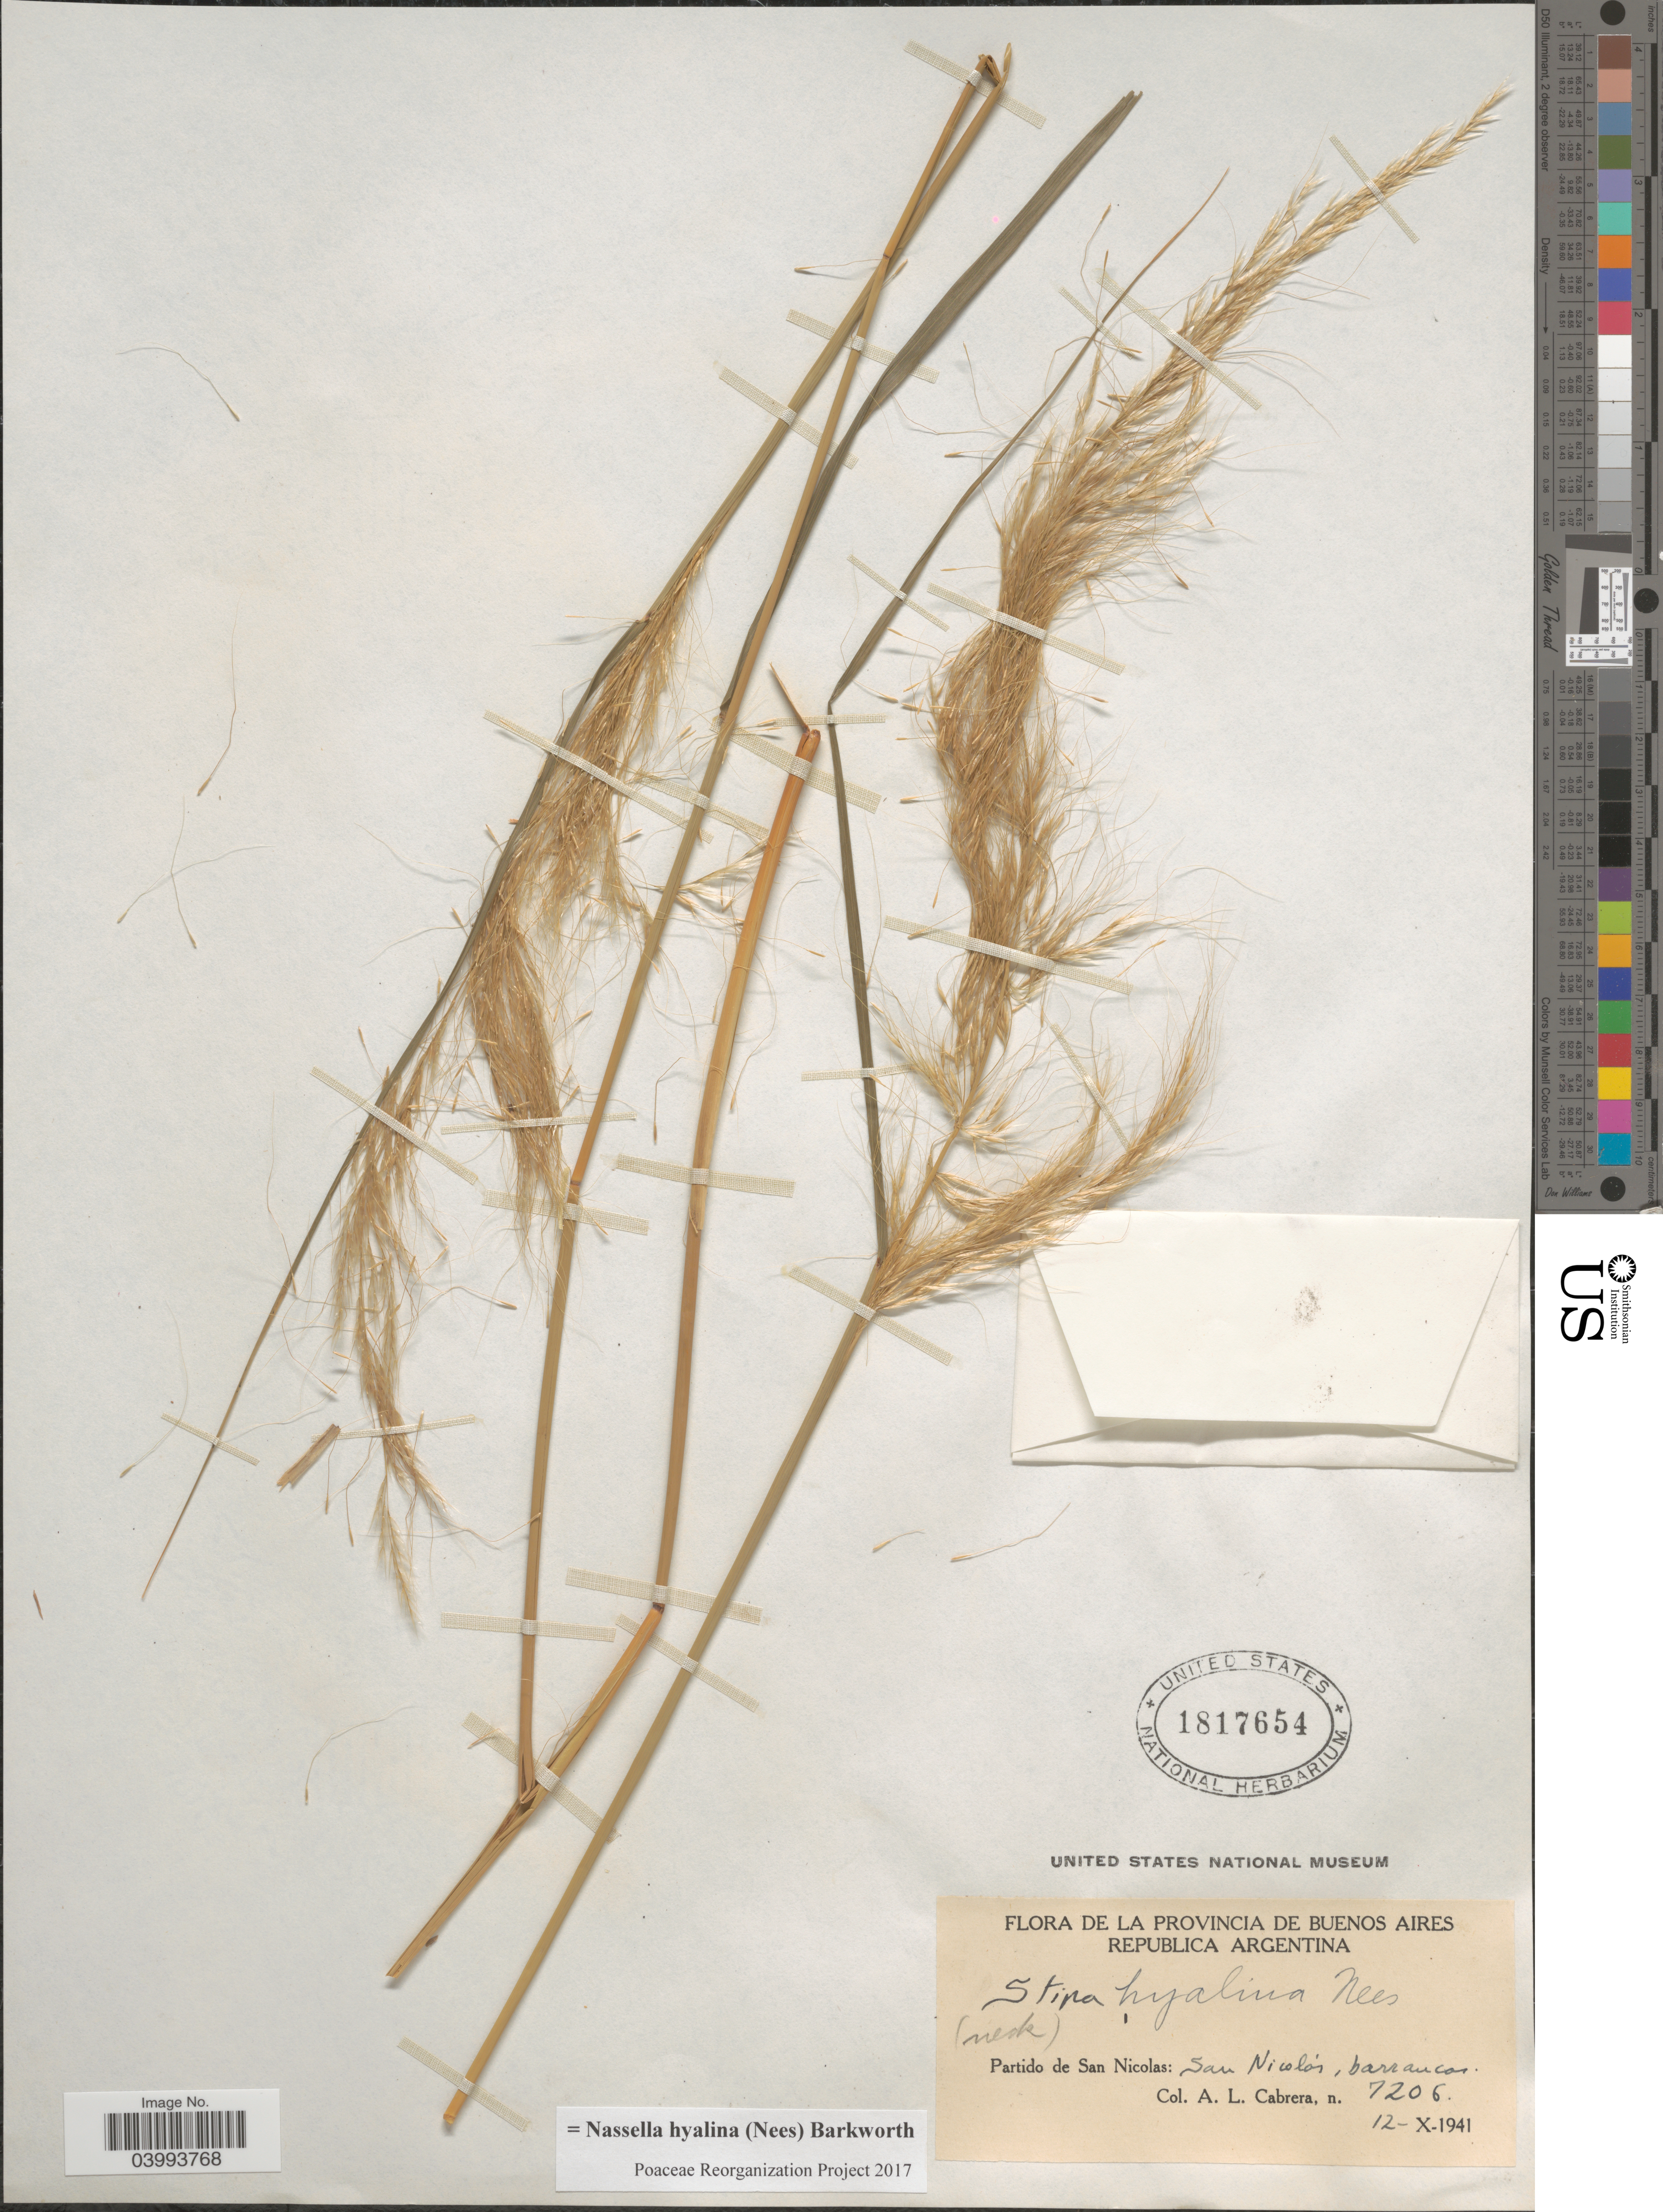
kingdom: Plantae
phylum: Tracheophyta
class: Liliopsida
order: Poales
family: Poaceae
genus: Nassella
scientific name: Nassella hyalina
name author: (Nees) Barkworth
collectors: A. L. Cabrera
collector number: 7206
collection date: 1941-10-12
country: Argentina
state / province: Buenos Aires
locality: Republica Argentina. Partido de San Nicolas: San Nicolás.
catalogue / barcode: US 1817654